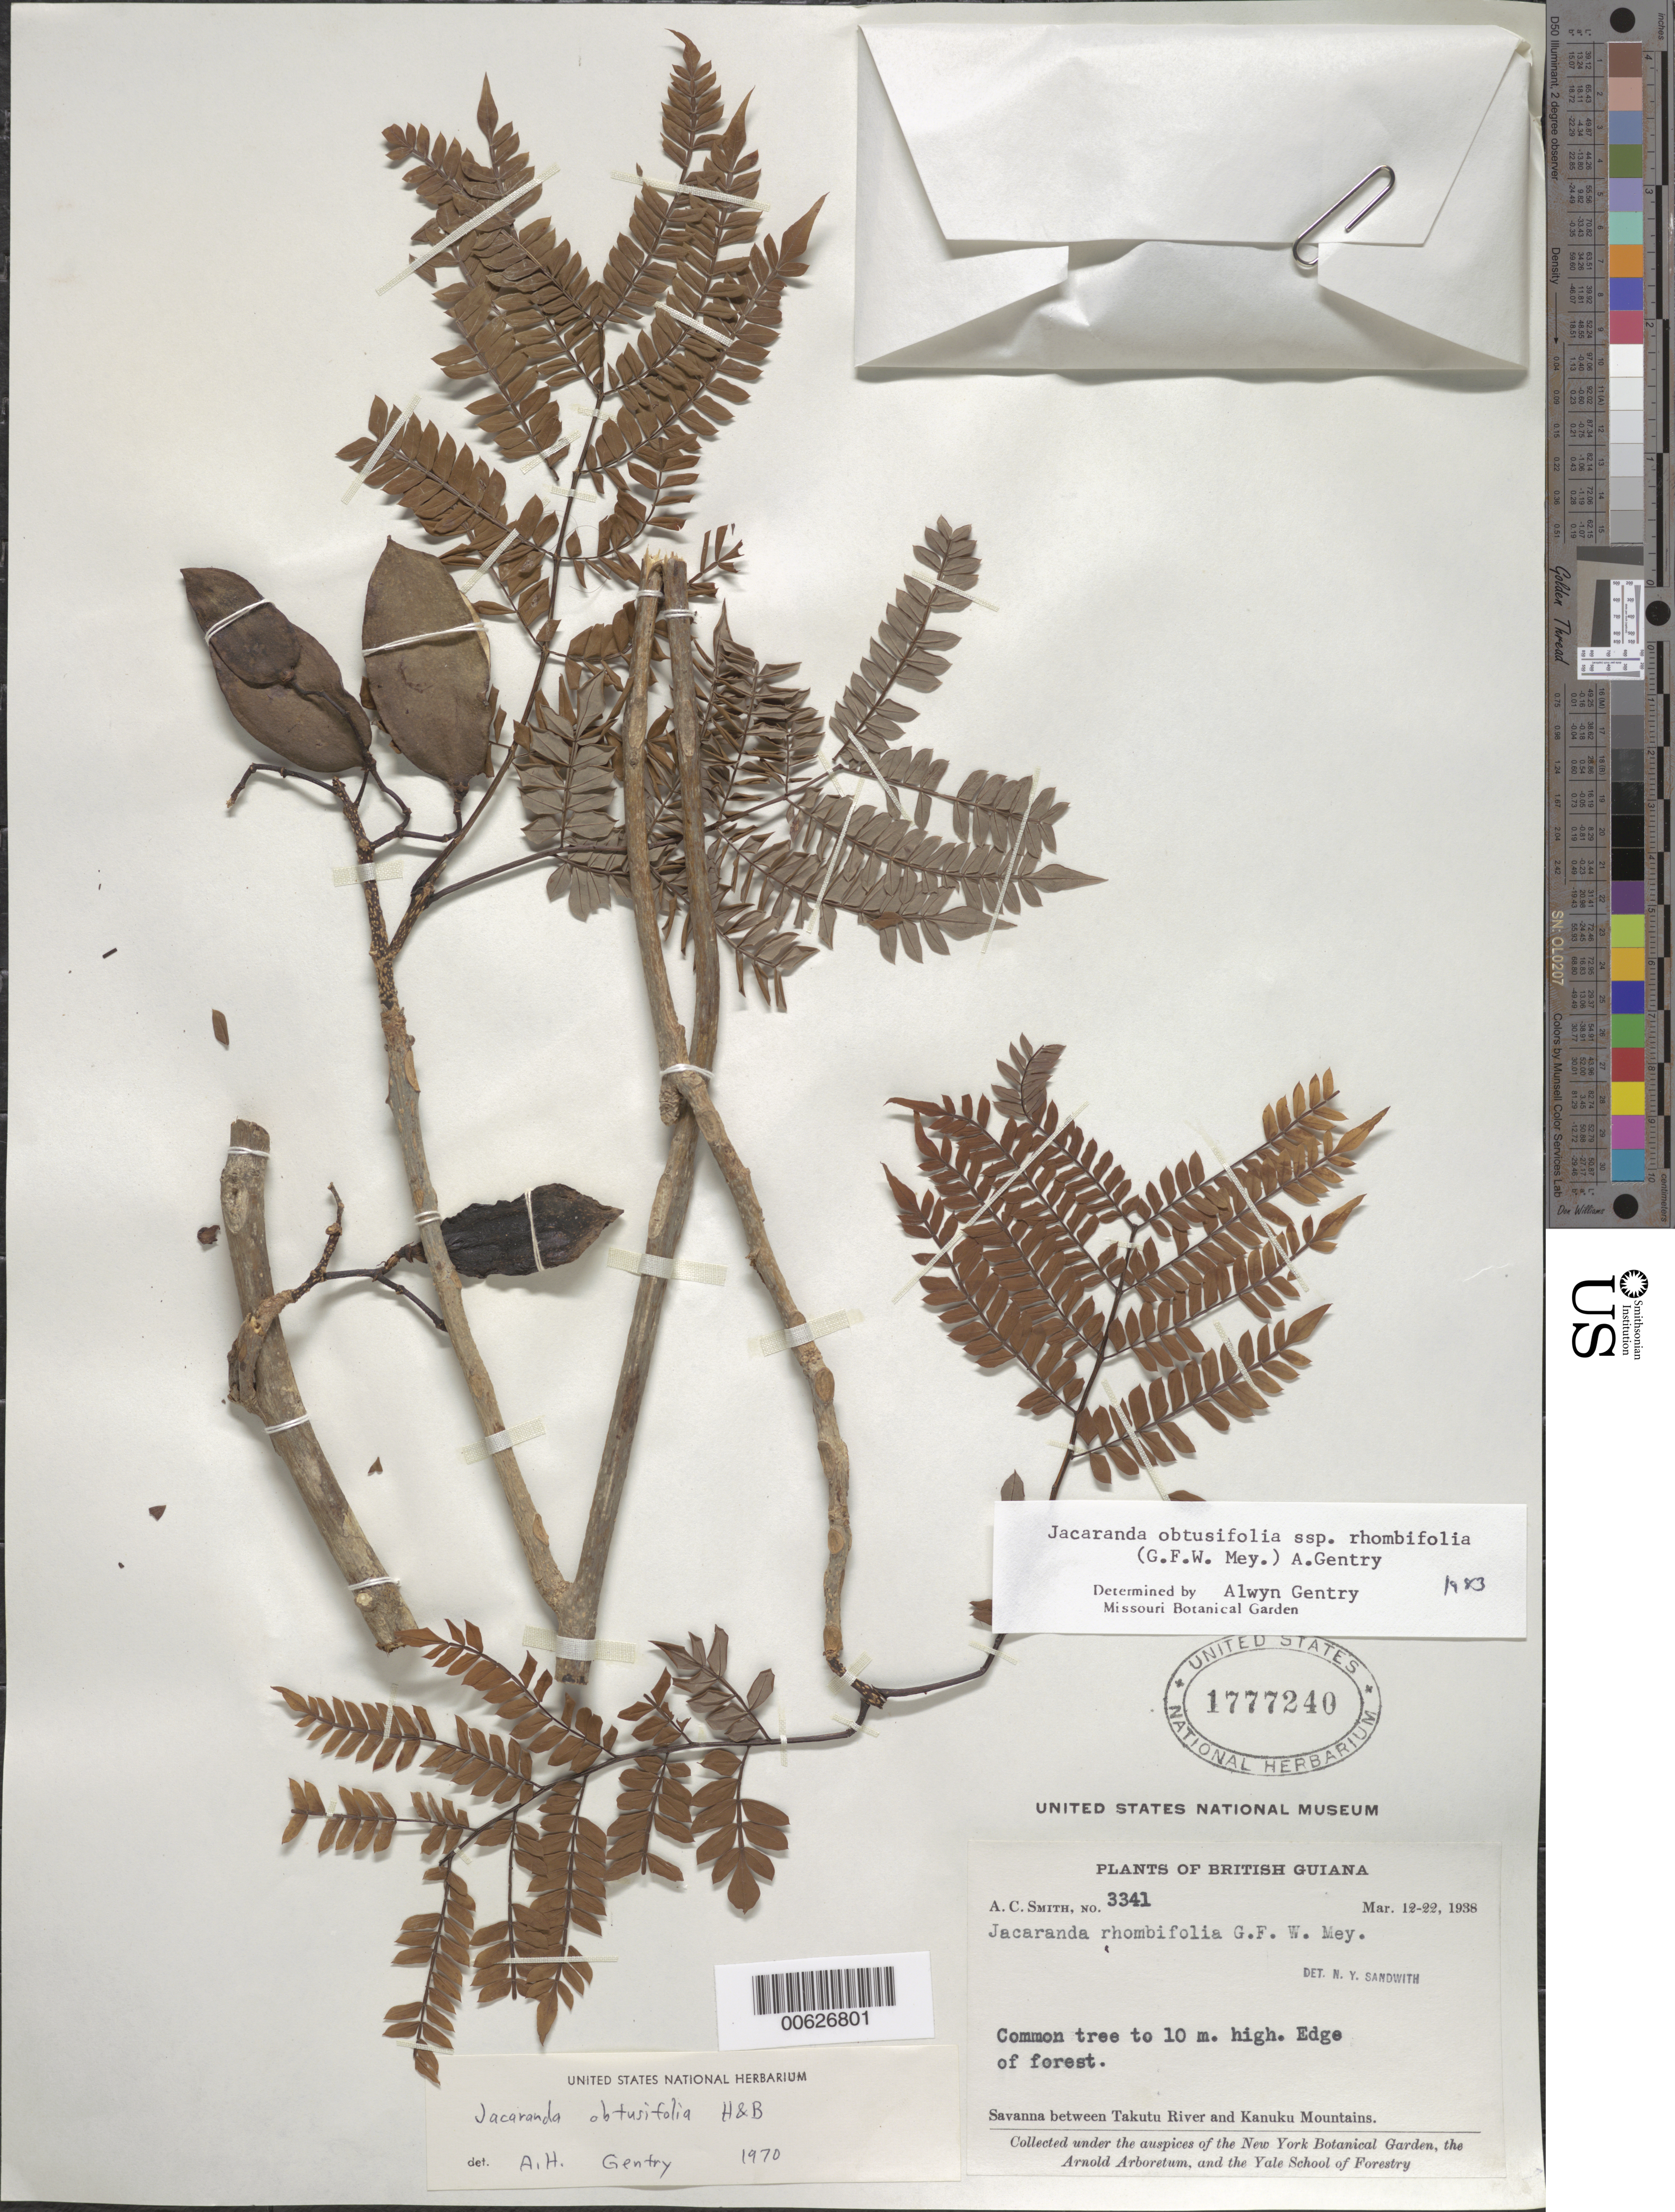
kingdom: Plantae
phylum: Tracheophyta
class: Magnoliopsida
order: Lamiales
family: Bignoniaceae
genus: Jacaranda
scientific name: Jacaranda obtusifolia subsp. rhombifolia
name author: (G. Mey.) A.H. Gentry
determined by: Gentry, A. H.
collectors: A. C. Smith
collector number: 3341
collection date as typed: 12-Mar-38 to 22-Mar-38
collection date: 1938-03-12/1938-03-22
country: Guyana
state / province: U. Takutu-U. Essequibo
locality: Kanuku Mts., savanna betw. mts. and Takutu R.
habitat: Edge of forest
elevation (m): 200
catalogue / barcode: US 1777240